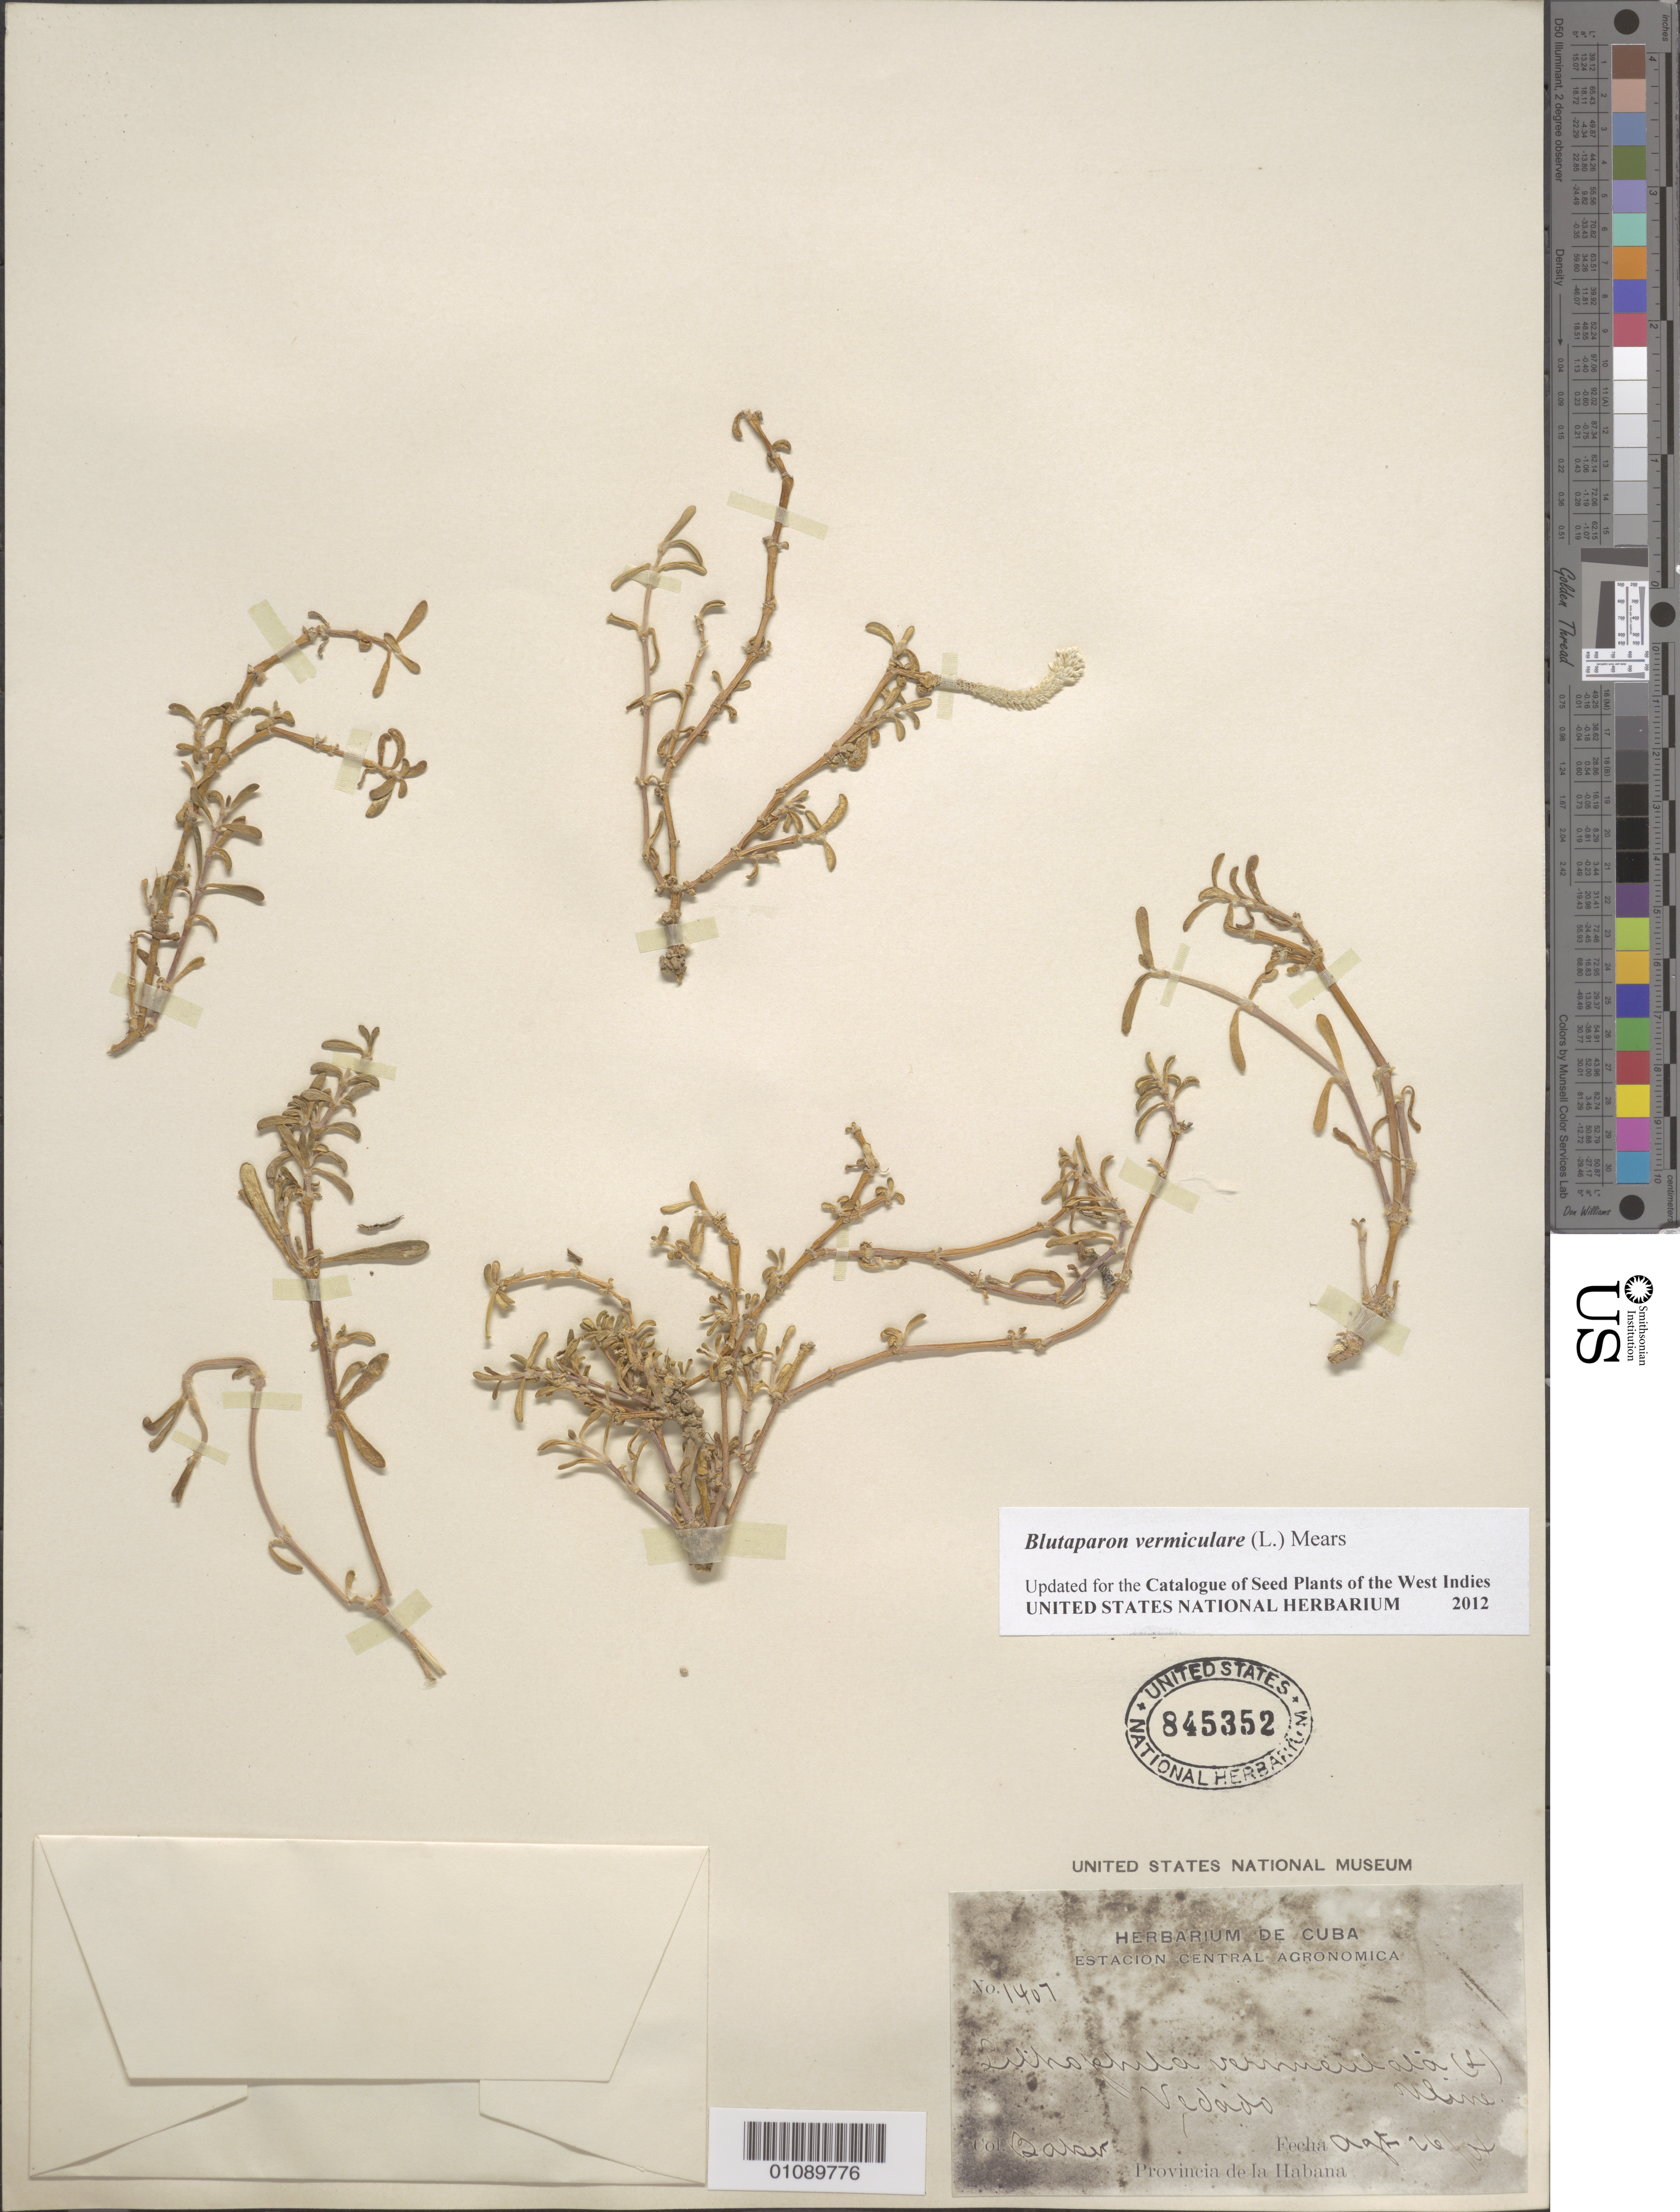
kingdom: Plantae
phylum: Tracheophyta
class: Magnoliopsida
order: Caryophyllales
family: Amaranthaceae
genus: Gomphrena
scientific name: Gomphrena vermicularis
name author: L.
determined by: Strong, Mark T., (BOT), Smithsonian Institution - National Museum of Natural History (UNITED STATES)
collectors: C. F. Baker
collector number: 1407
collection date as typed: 26 Aug 1904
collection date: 1904-08-26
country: Cuba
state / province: La Habana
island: Cuba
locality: Vedado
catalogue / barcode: US 845352